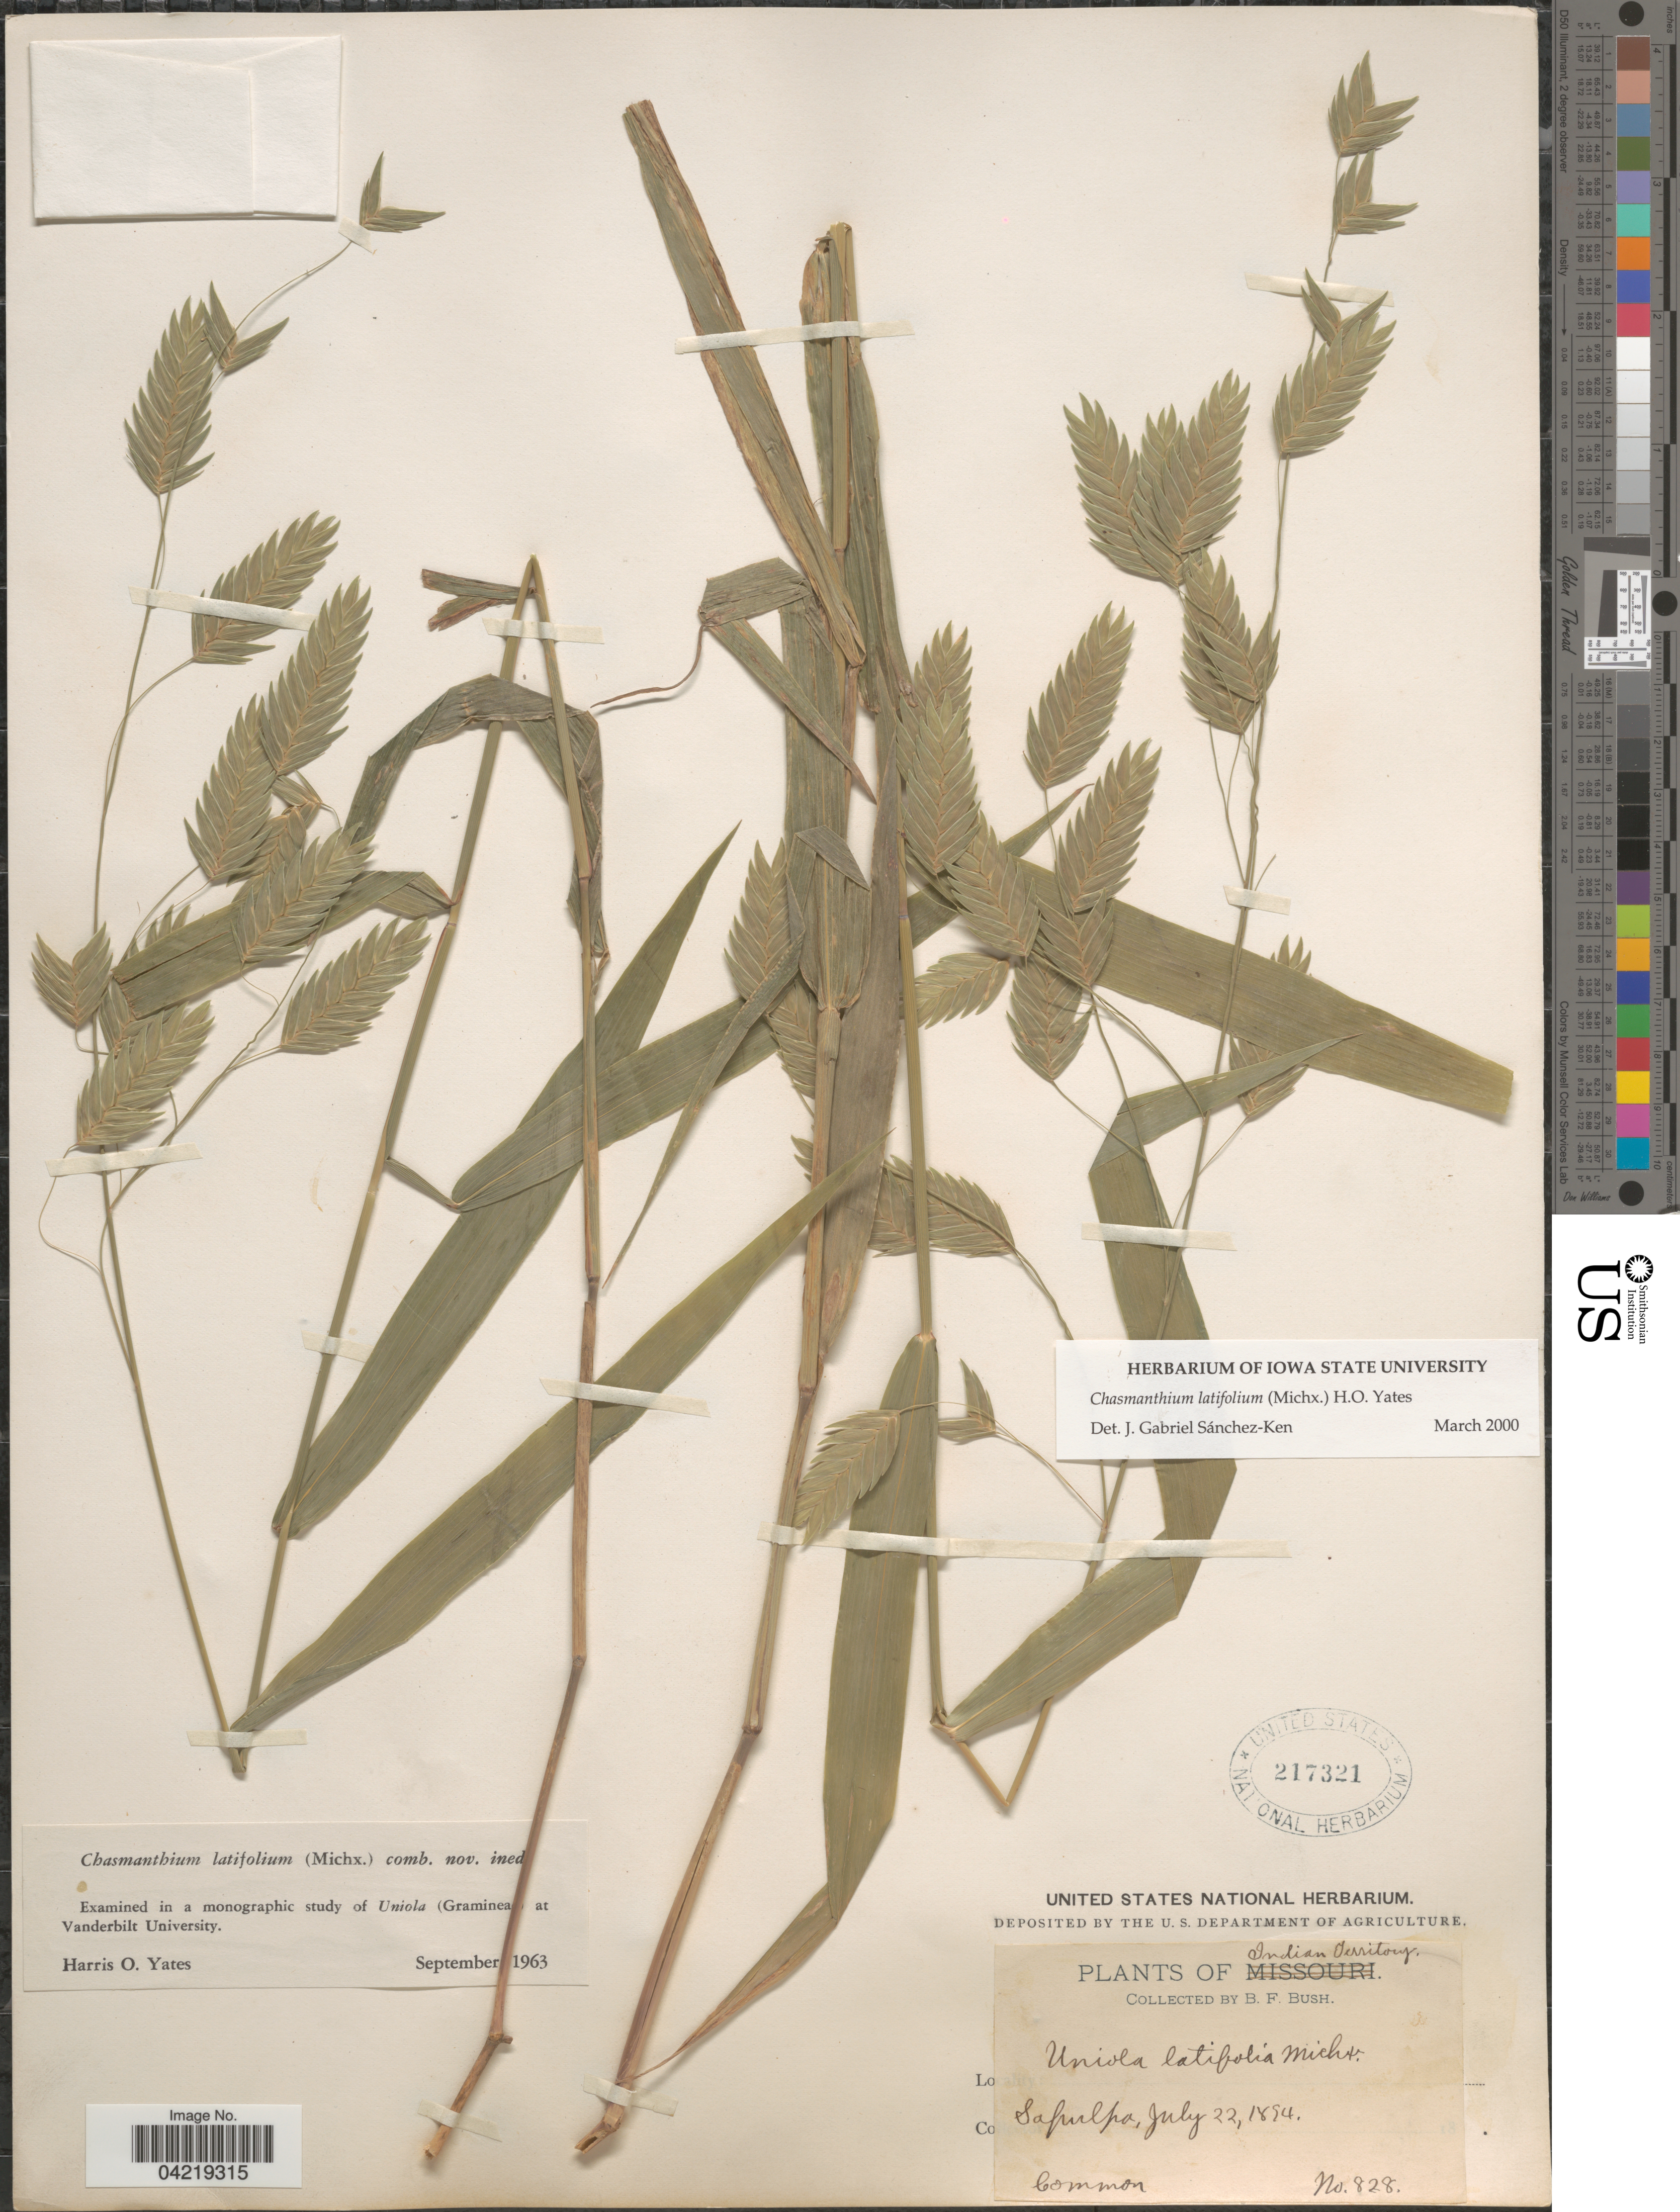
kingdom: Plantae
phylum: Tracheophyta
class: Liliopsida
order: Poales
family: Poaceae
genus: Chasmanthium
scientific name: Chasmanthium latifolium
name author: (Michx.) H.O. Yates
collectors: B. F. Bush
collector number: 828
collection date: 1894-07-22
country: United States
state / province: Oklahoma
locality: Indian Territory. Sapulpa.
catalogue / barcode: US 217321